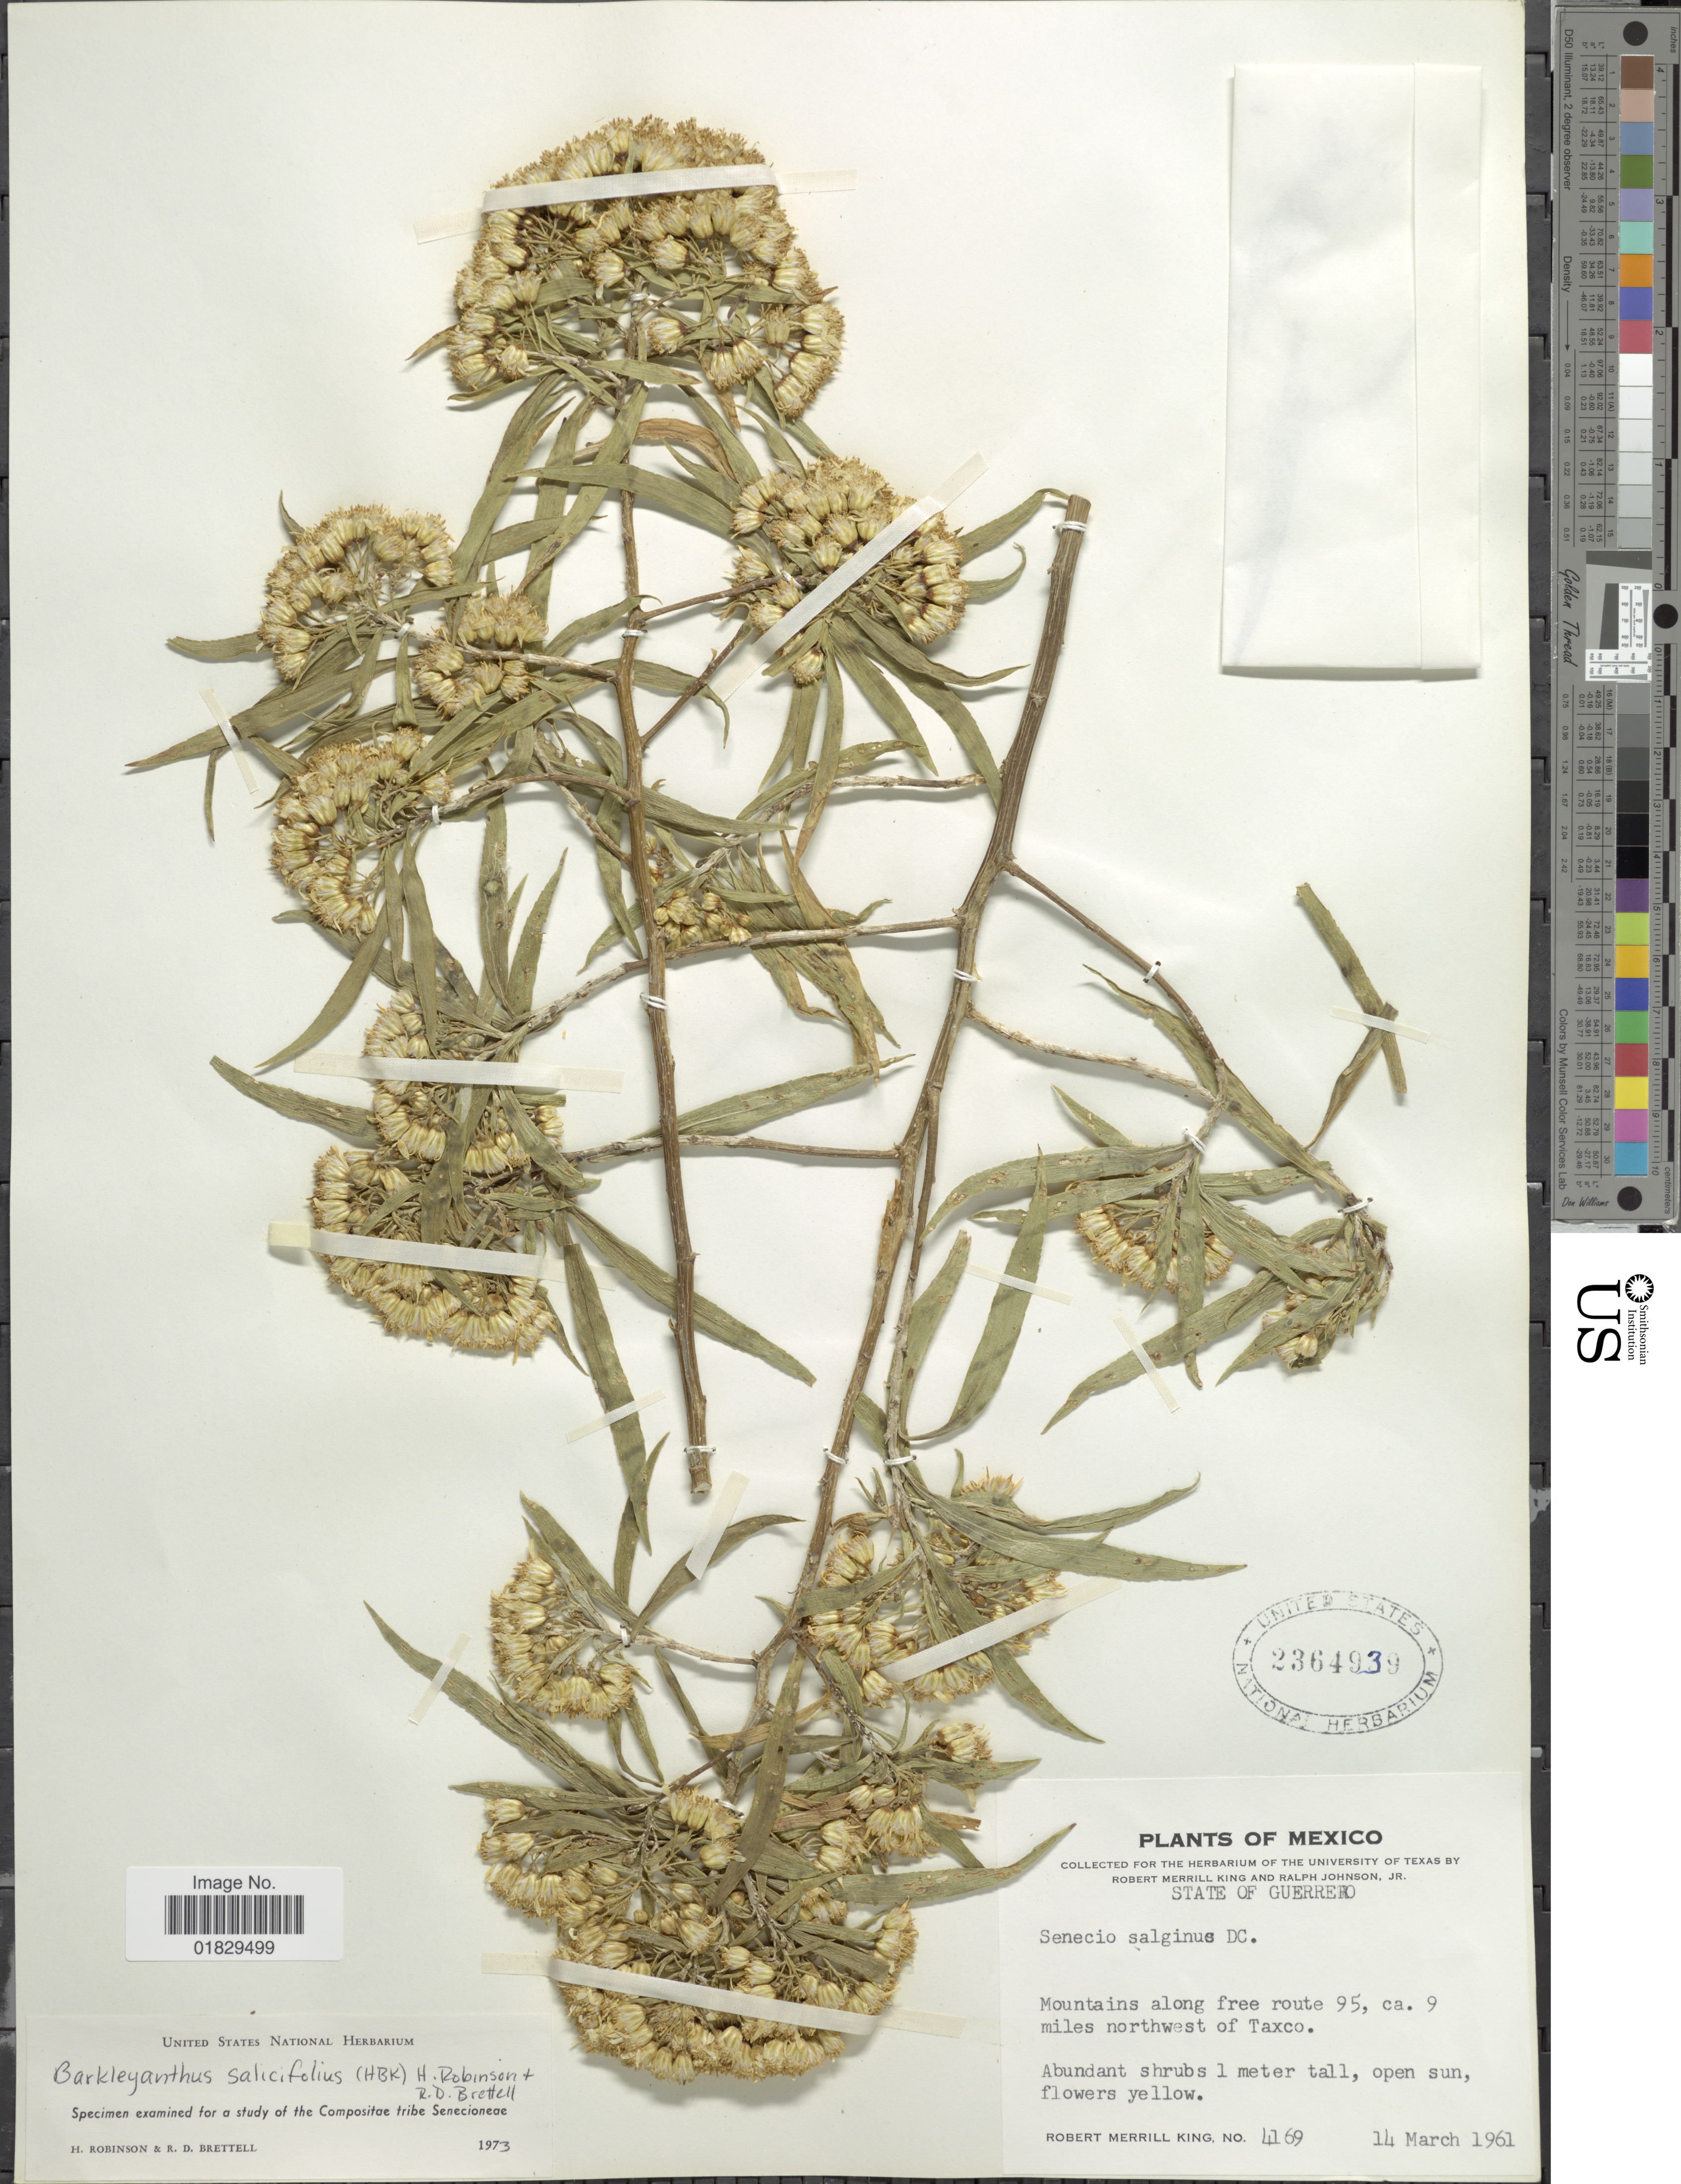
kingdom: Plantae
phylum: Tracheophyta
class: Magnoliopsida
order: Asterales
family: Asteraceae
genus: Barkleyanthus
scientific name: Barkleyanthus salicifolius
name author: (Kunth) H. Rob. & Brettell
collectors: R. M. King & R. Johnson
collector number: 4169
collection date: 1961-03-14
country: Mexico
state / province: Guerrero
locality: State of Guerrero. Mountains along free route 95, ca. 9 miles northwest of Taxco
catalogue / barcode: US 2364939